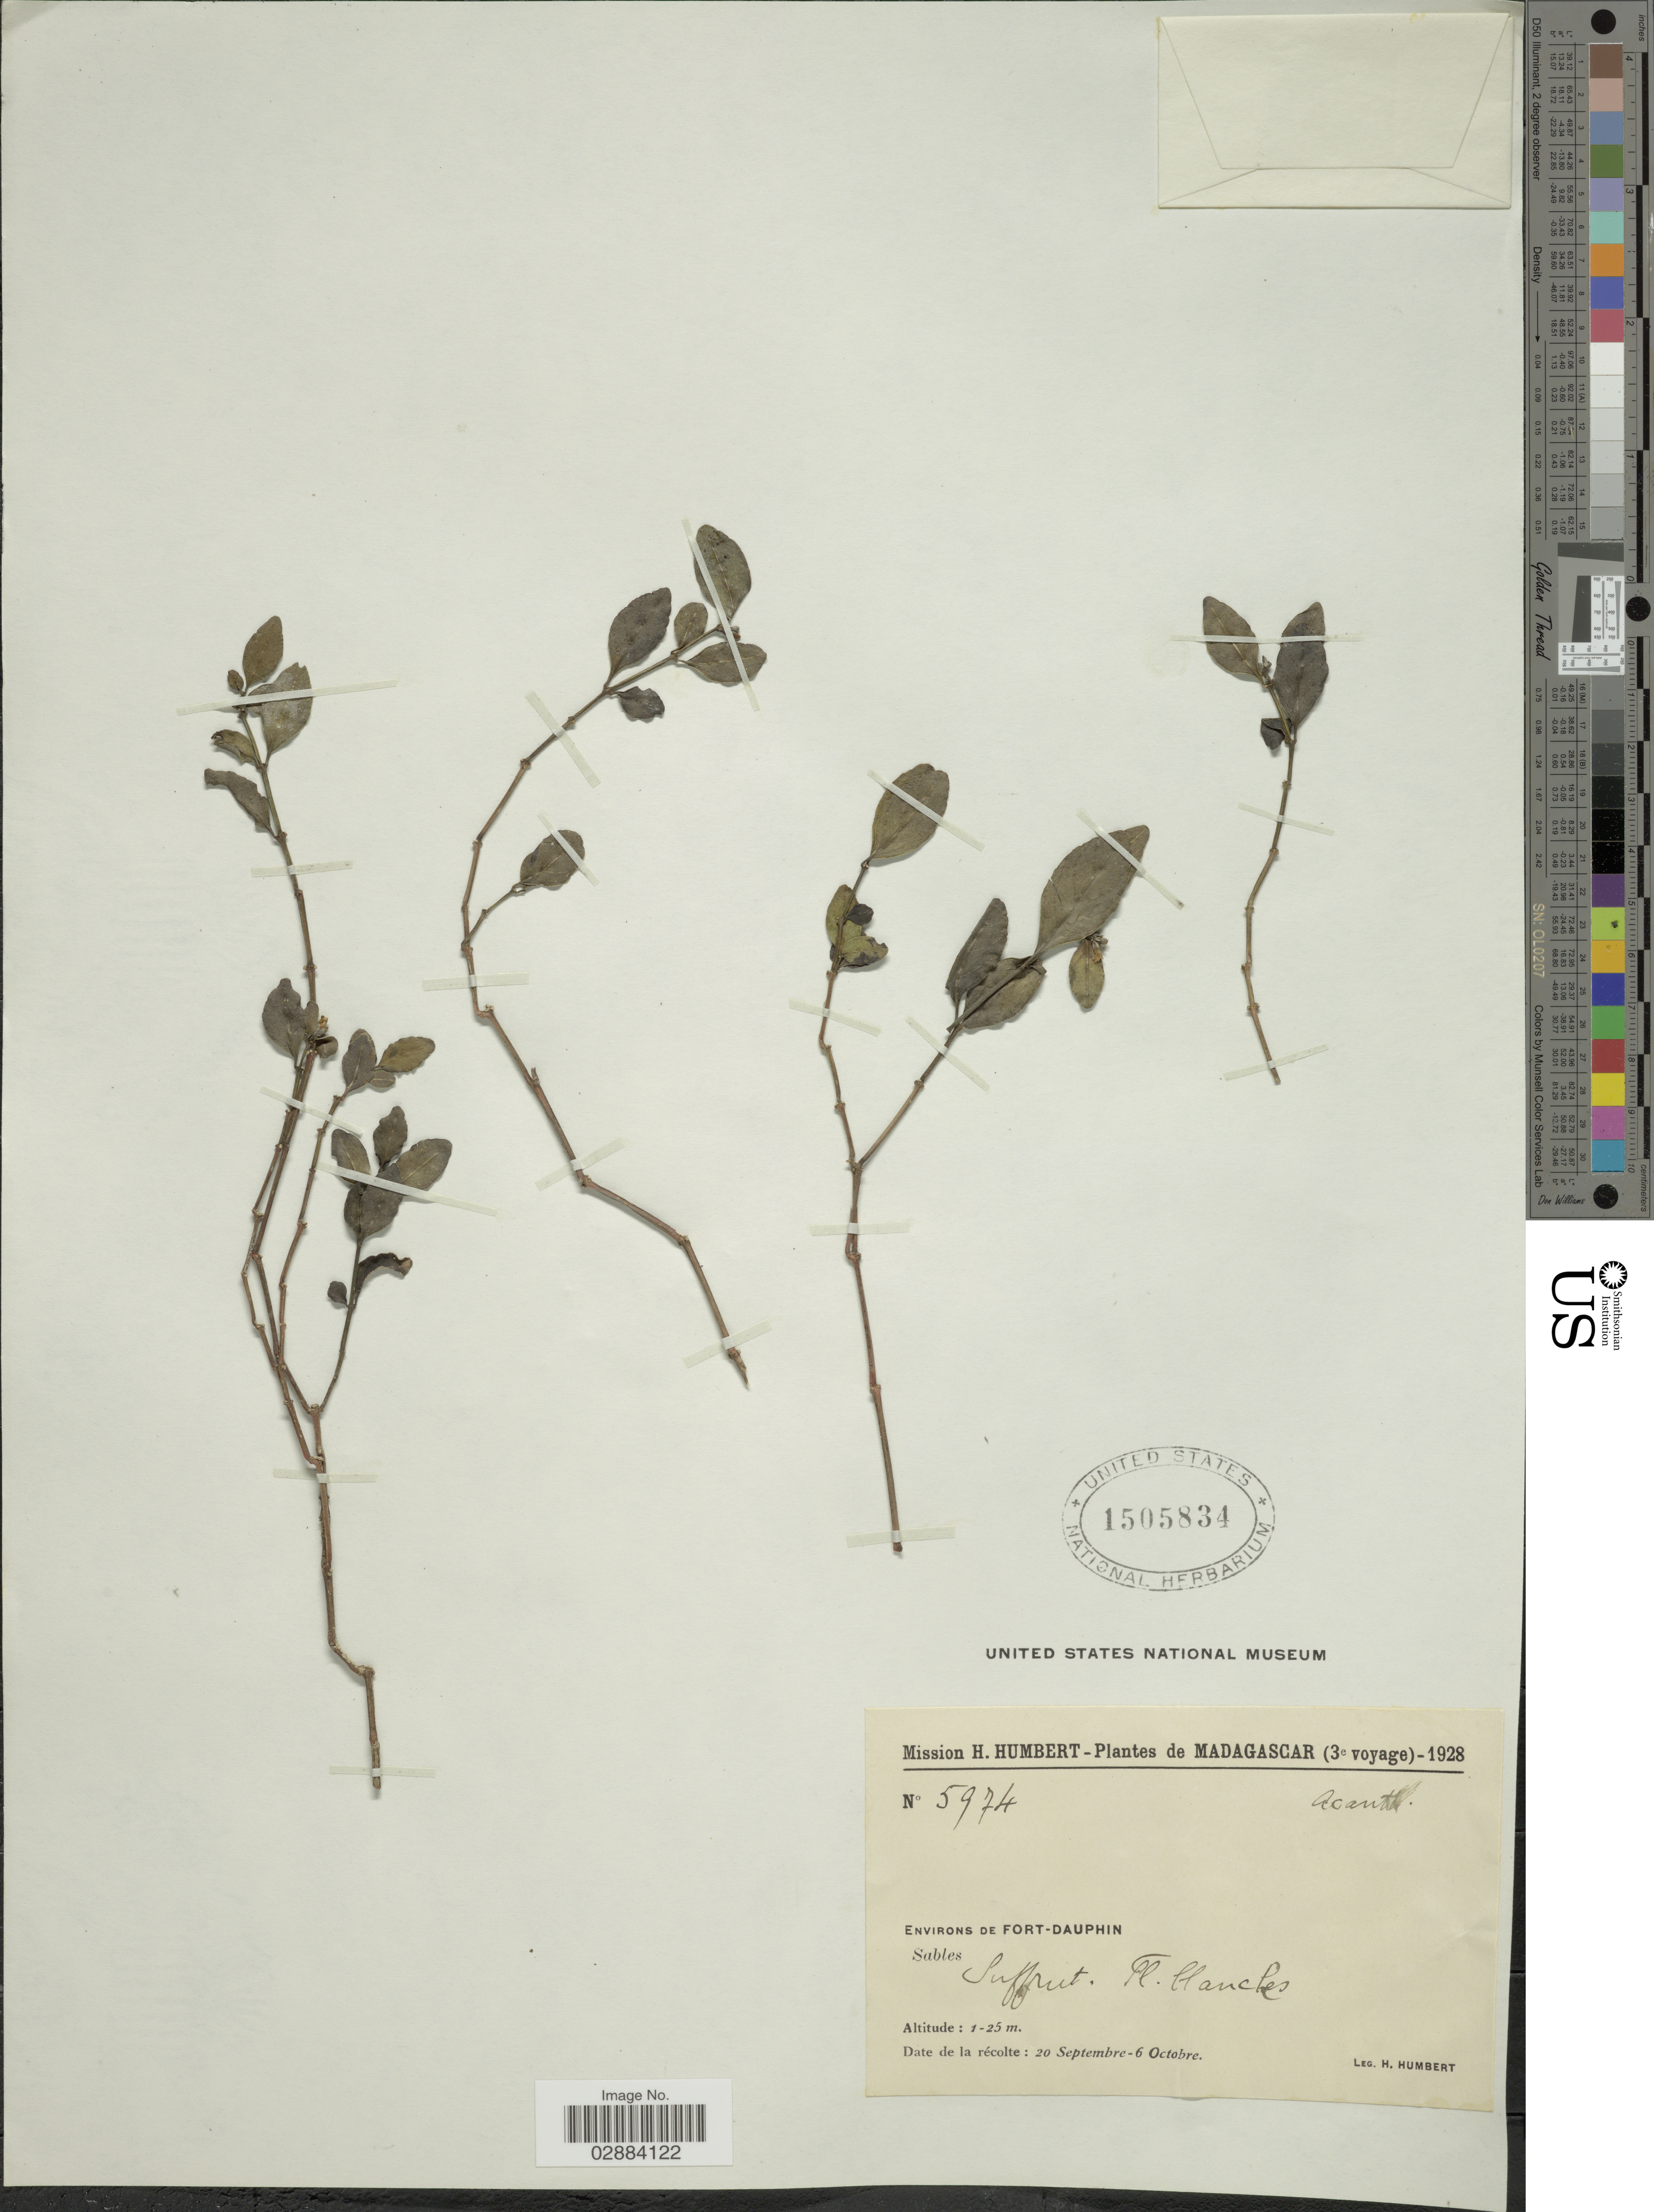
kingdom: Plantae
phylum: Tracheophyta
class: Magnoliopsida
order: Lamiales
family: Acanthaceae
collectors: H. Humbert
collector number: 5974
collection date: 1928-09-20/1928-10-06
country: Madagascar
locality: Environs de Fort-Dauphin. Sables.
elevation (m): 1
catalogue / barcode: US 1505834